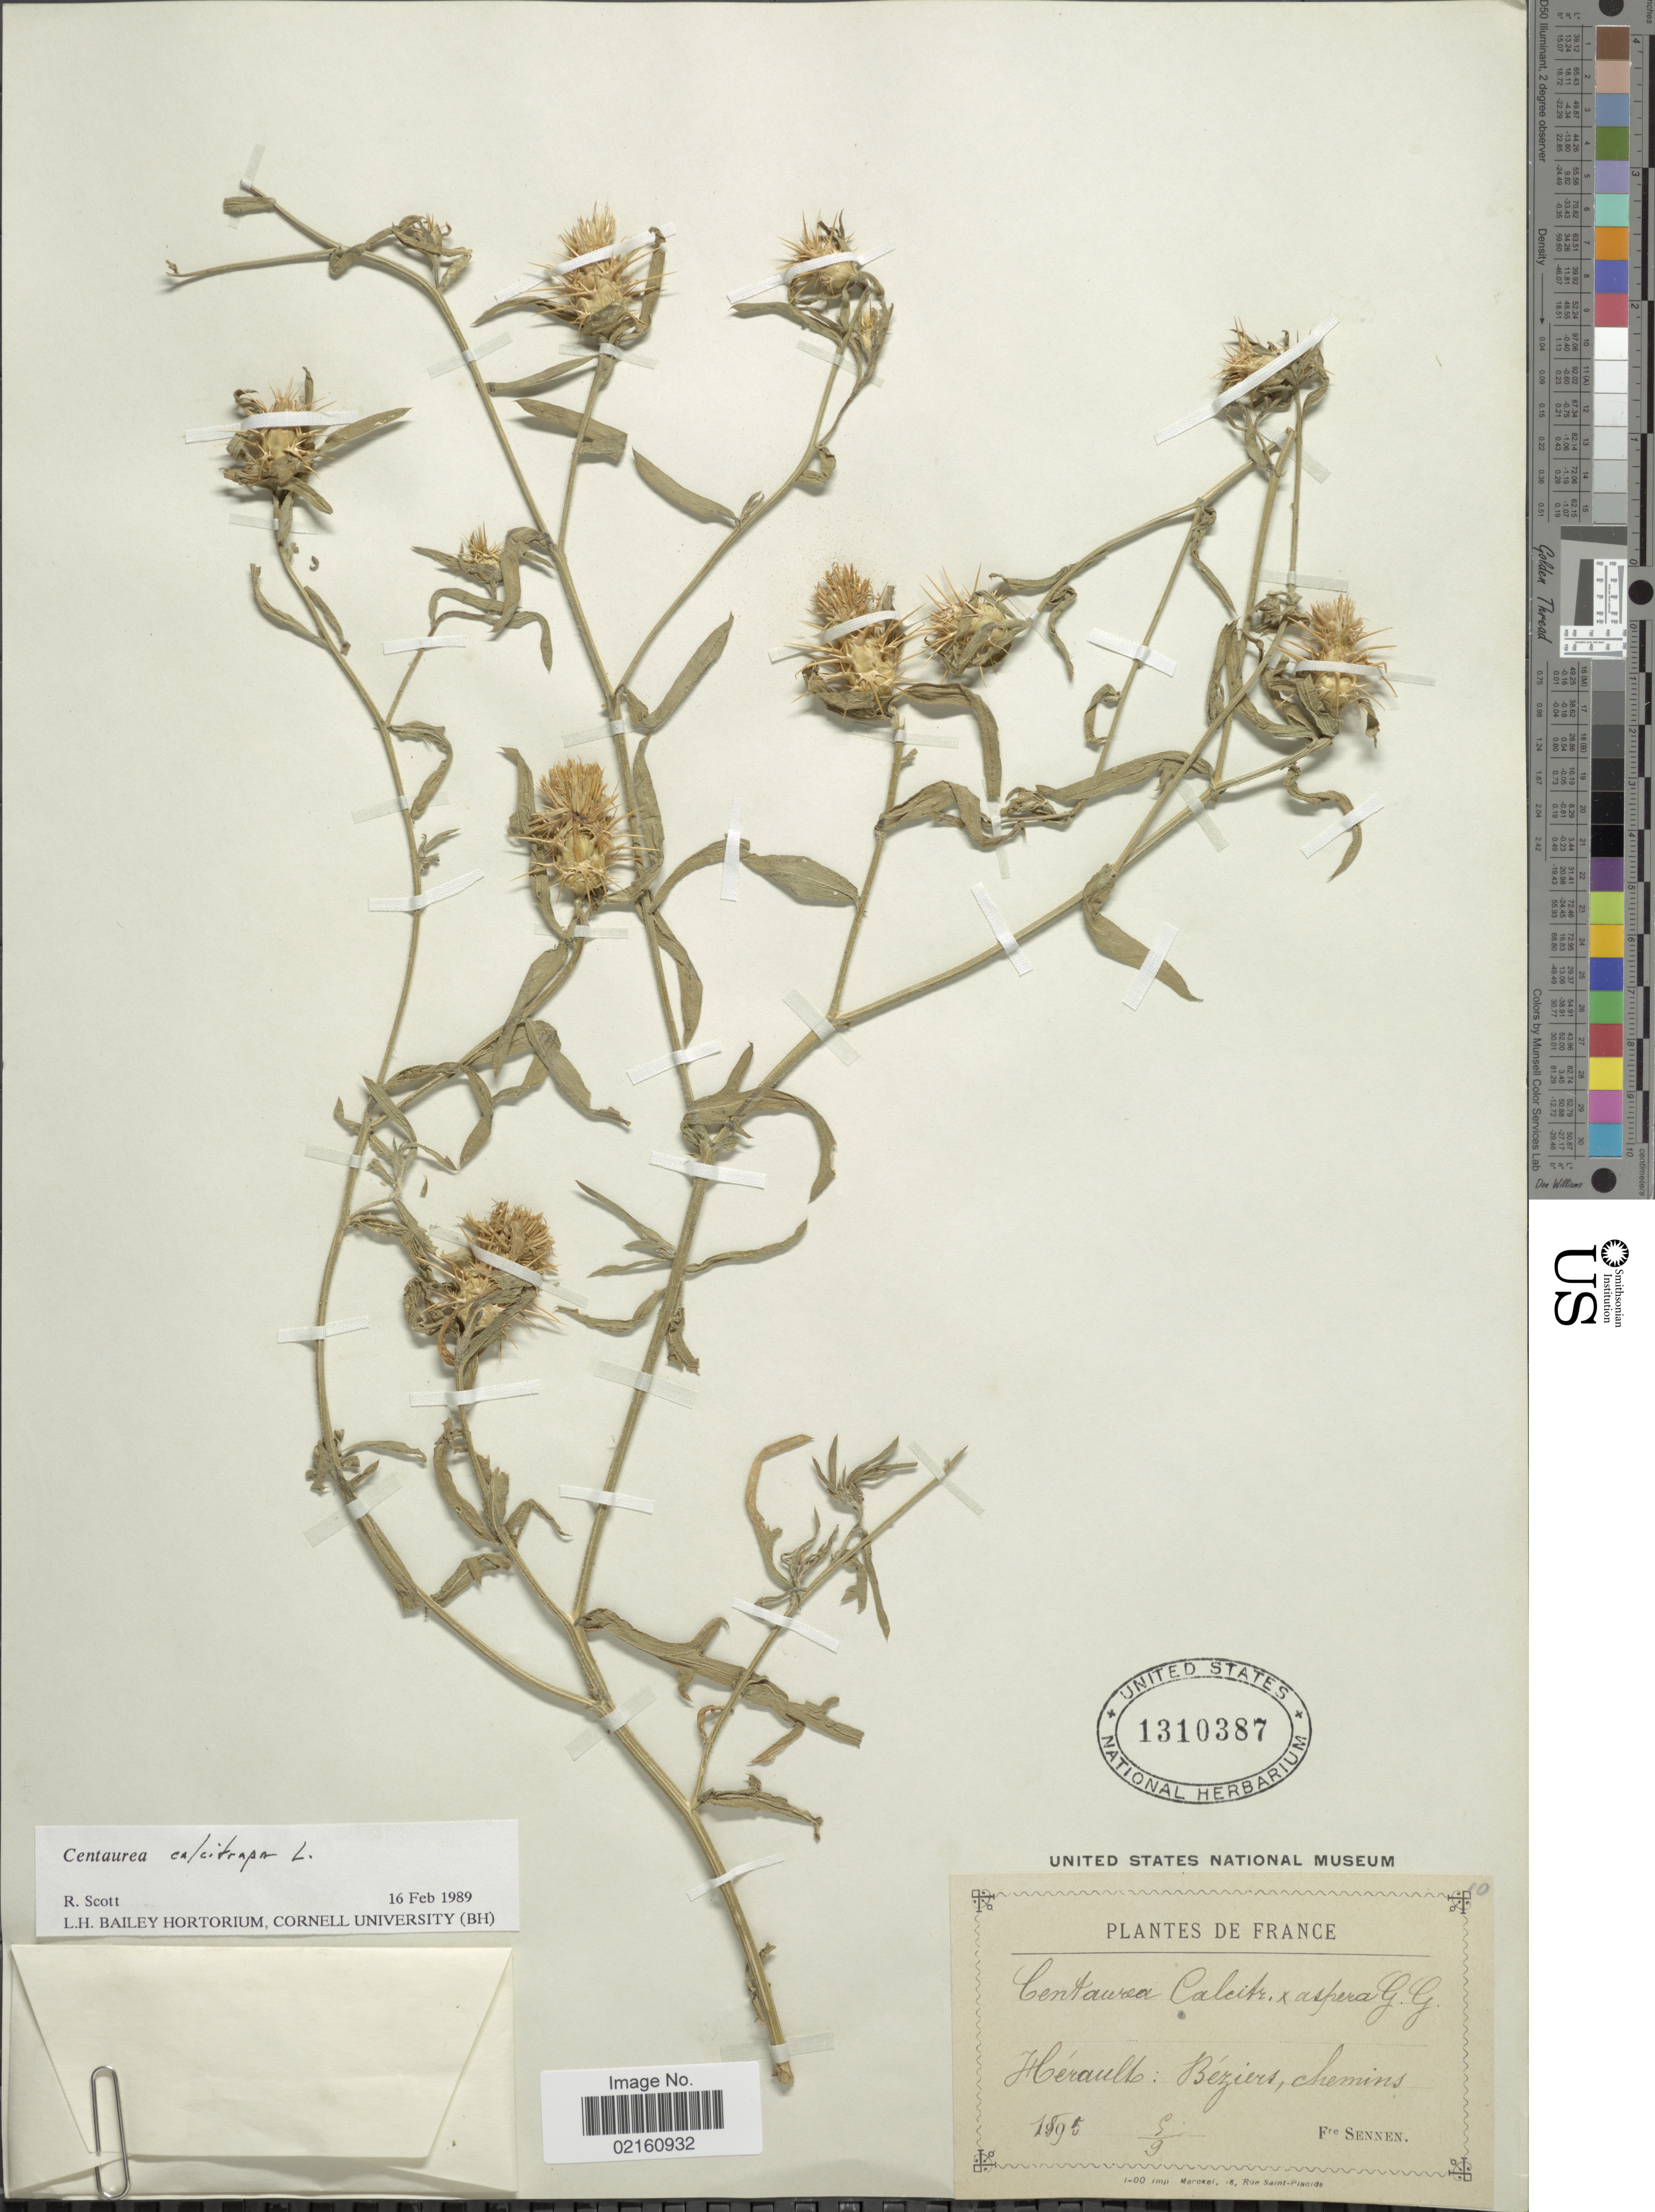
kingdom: Plantae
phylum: Tracheophyta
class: Magnoliopsida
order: Asterales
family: Asteraceae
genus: Centaurea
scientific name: Centaurea calcitrapa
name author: L.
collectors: E. Sennen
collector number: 10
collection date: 1895-09-05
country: France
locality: Herault, Beziers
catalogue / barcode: US 1310387